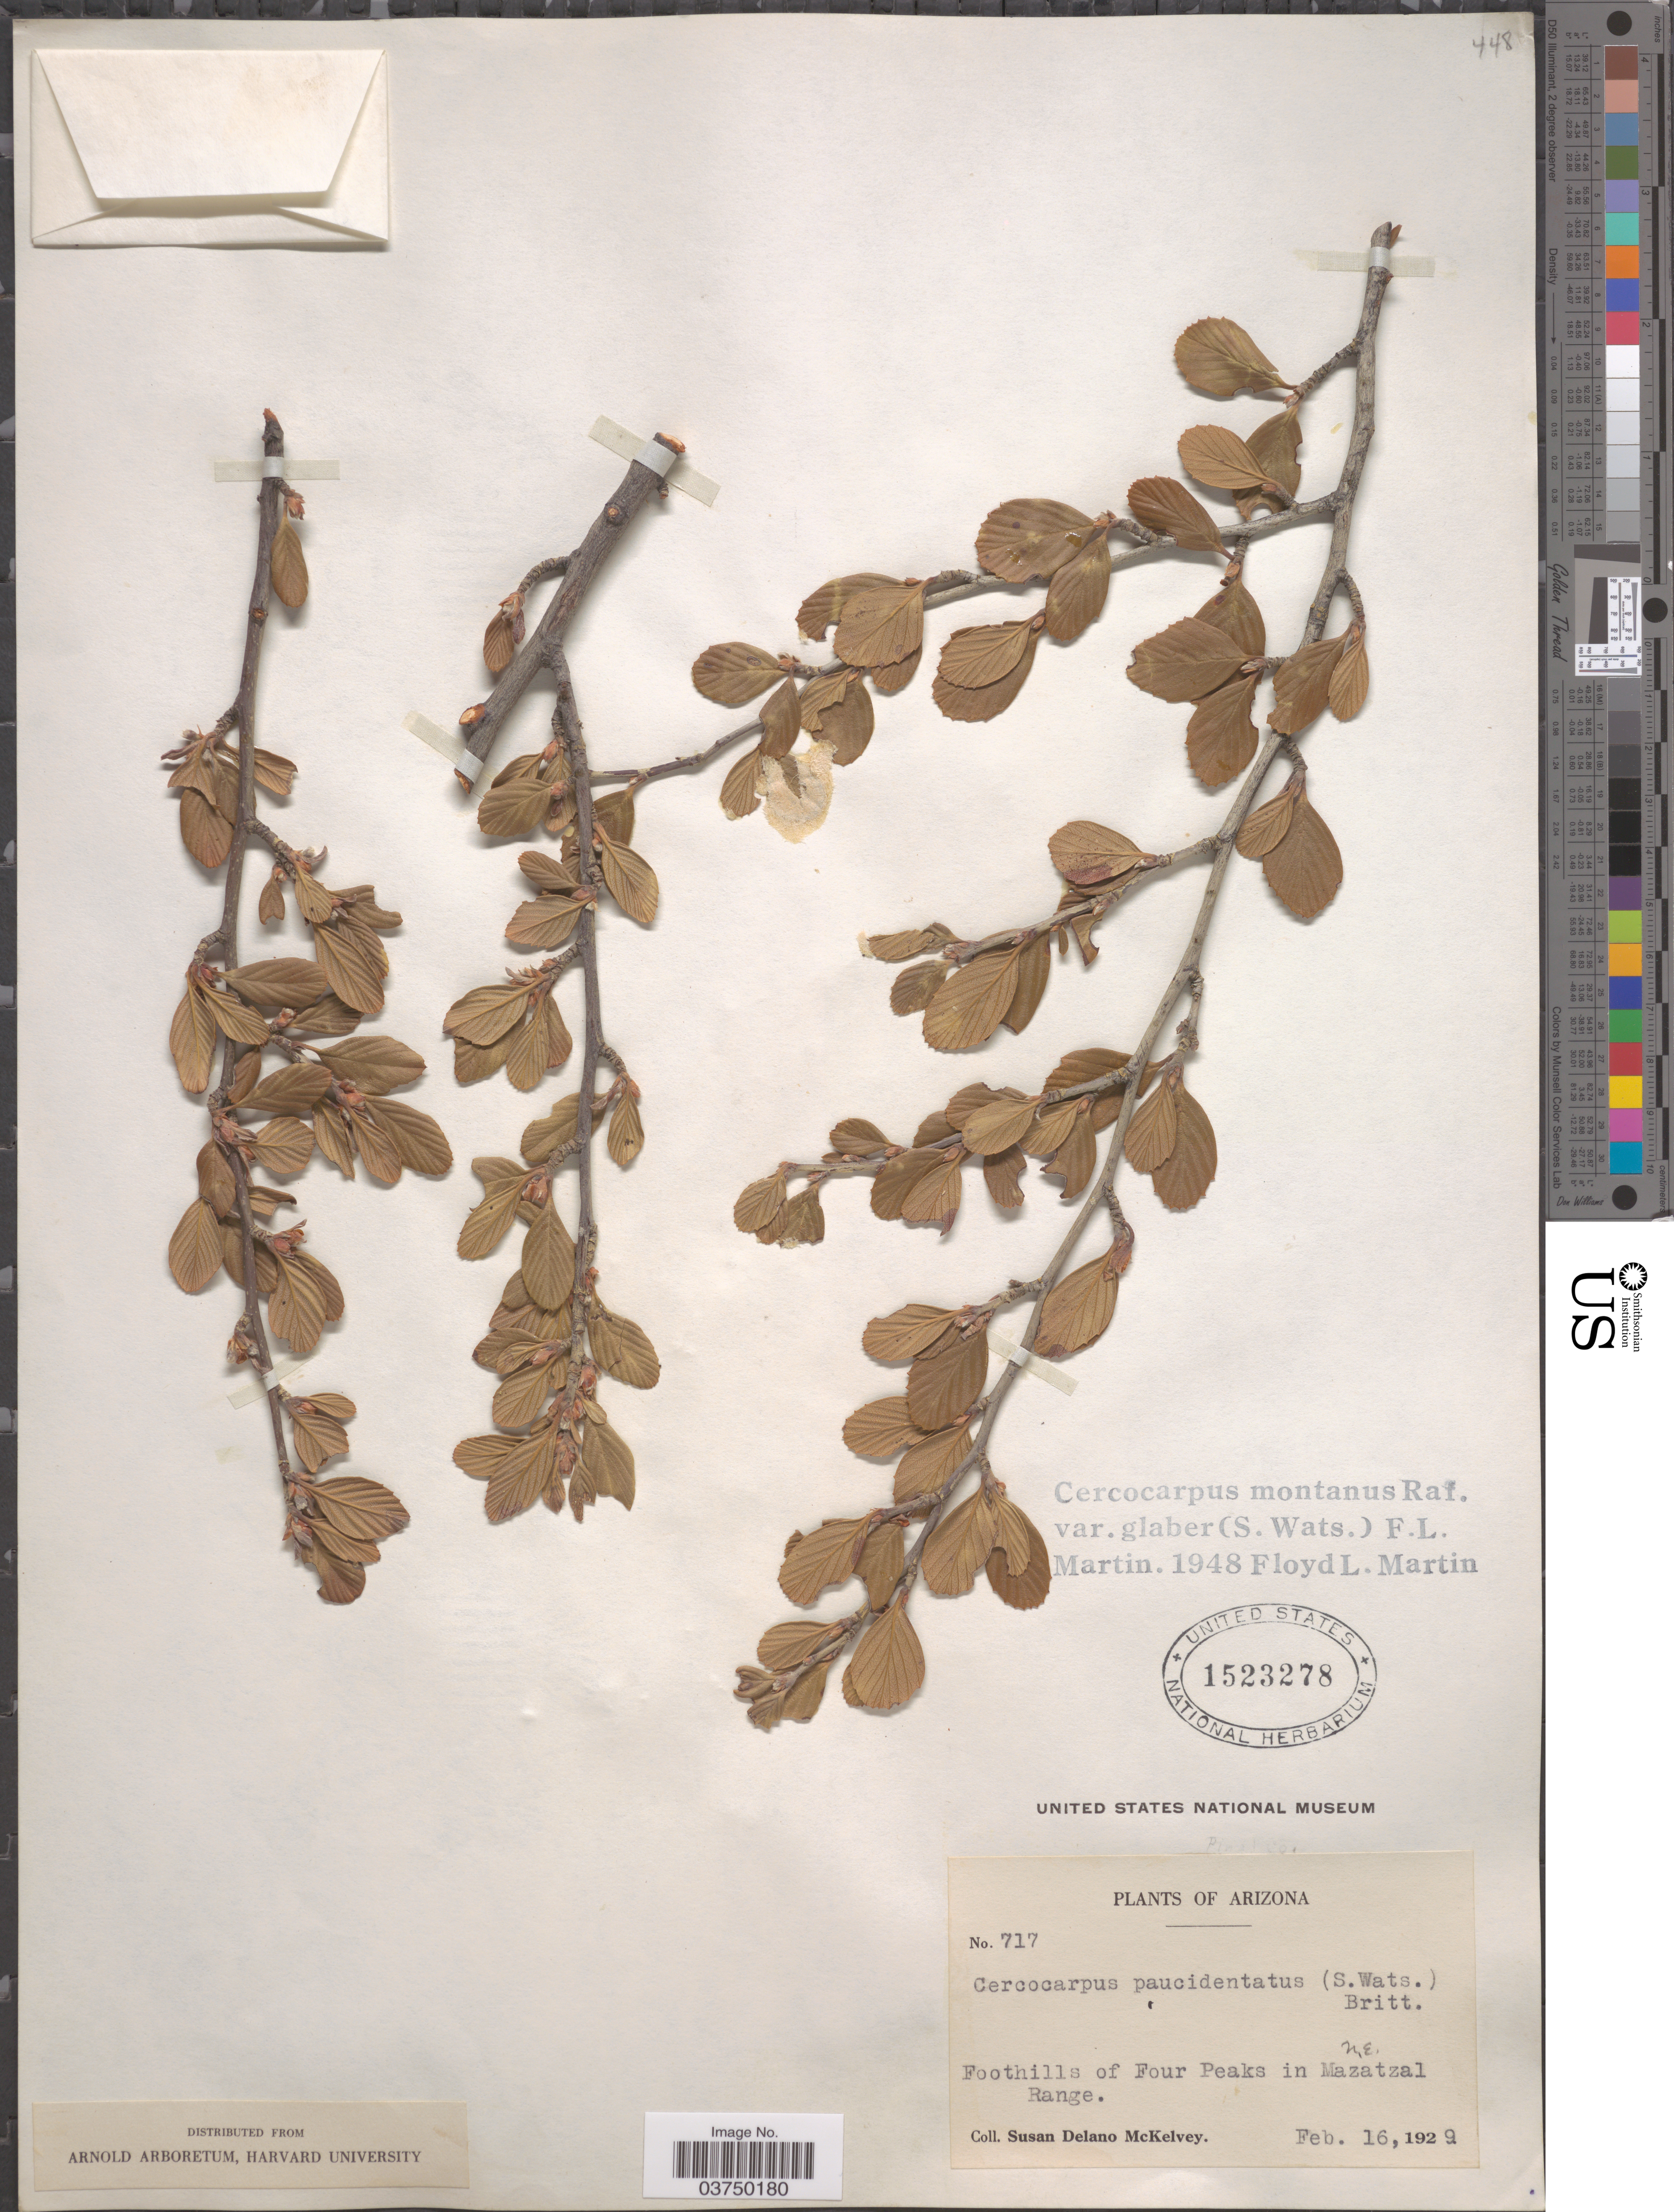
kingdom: Plantae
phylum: Tracheophyta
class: Magnoliopsida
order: Rosales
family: Rosaceae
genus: Cercocarpus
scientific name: Cercocarpus montanus var. glaber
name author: (S. Watson) F.L. Martin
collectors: S. A. McKelvey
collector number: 717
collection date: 1929-02-16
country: United States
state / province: Arizona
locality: Foothills of Four Peaks in N.E. [unsure placement] Mazatzal Range.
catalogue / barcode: US 1523278